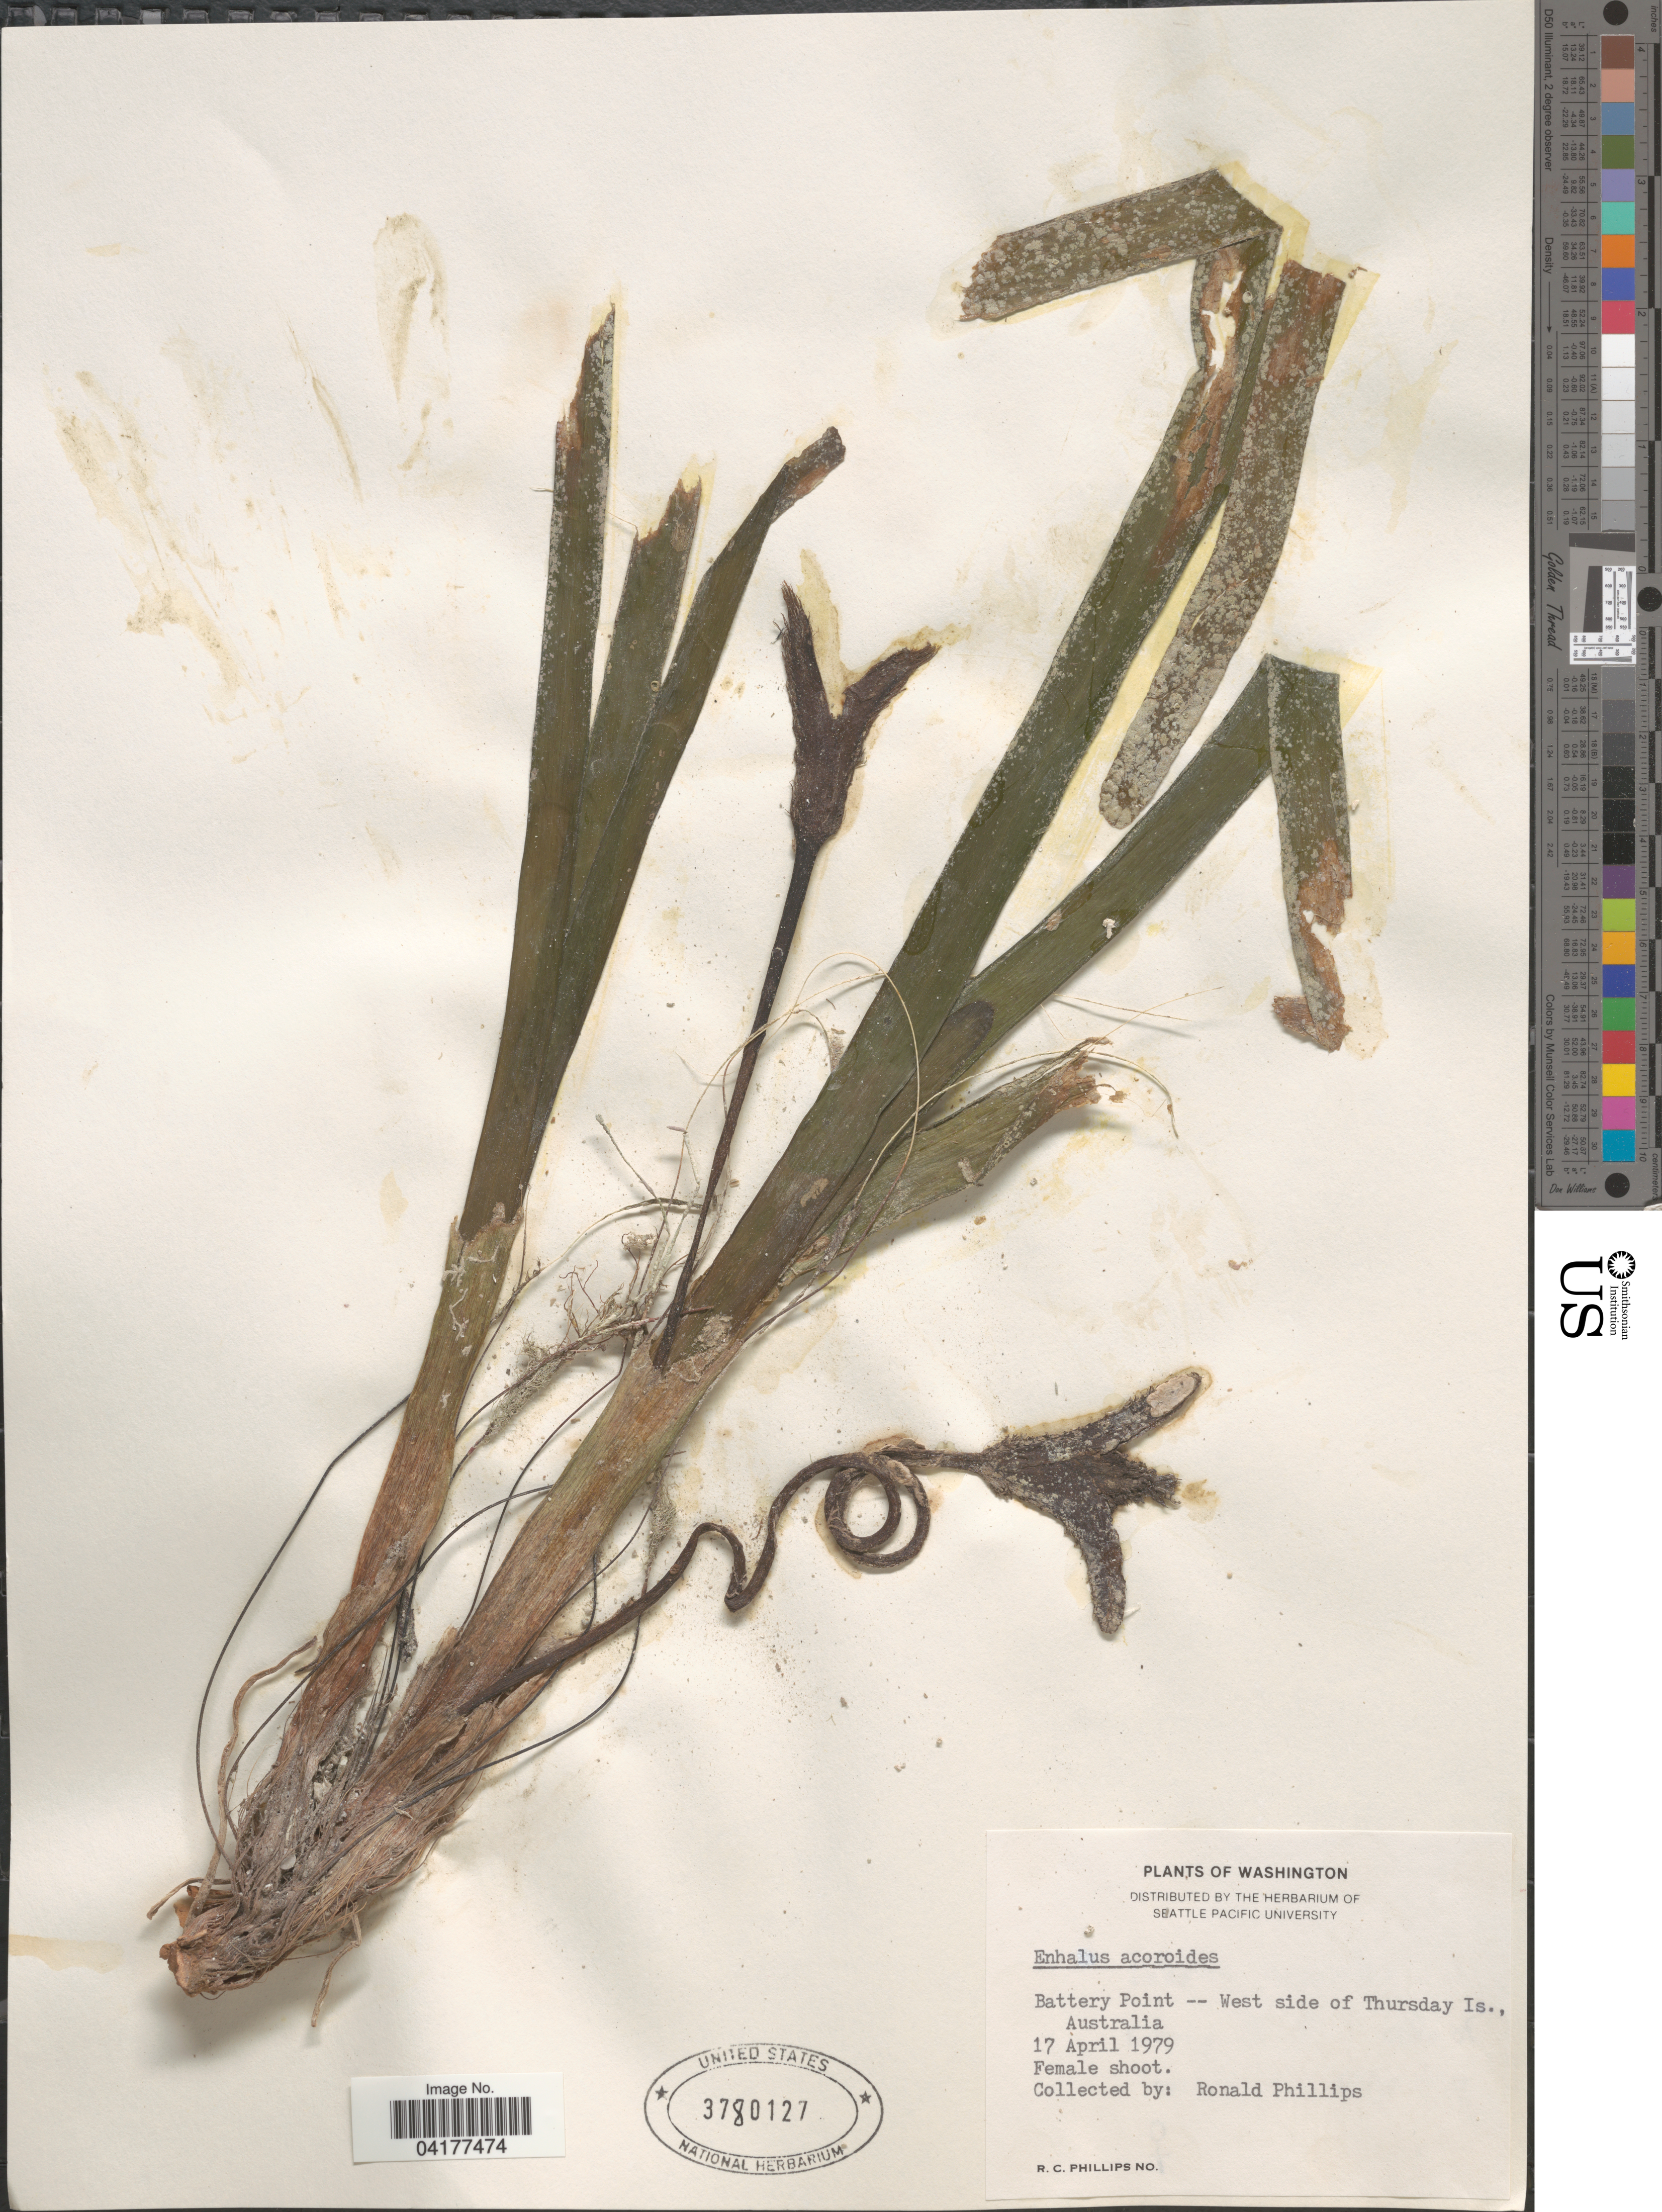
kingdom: Plantae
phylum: Tracheophyta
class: Liliopsida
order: Alismatales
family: Hydrocharitaceae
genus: Enhalus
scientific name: Enhalus acoroides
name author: (L. f.) Royle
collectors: R. C. Phillips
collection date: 1979-04-17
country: Australia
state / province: Queensland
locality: Battery Point -- West side of Thursday Is.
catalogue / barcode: US 3780127